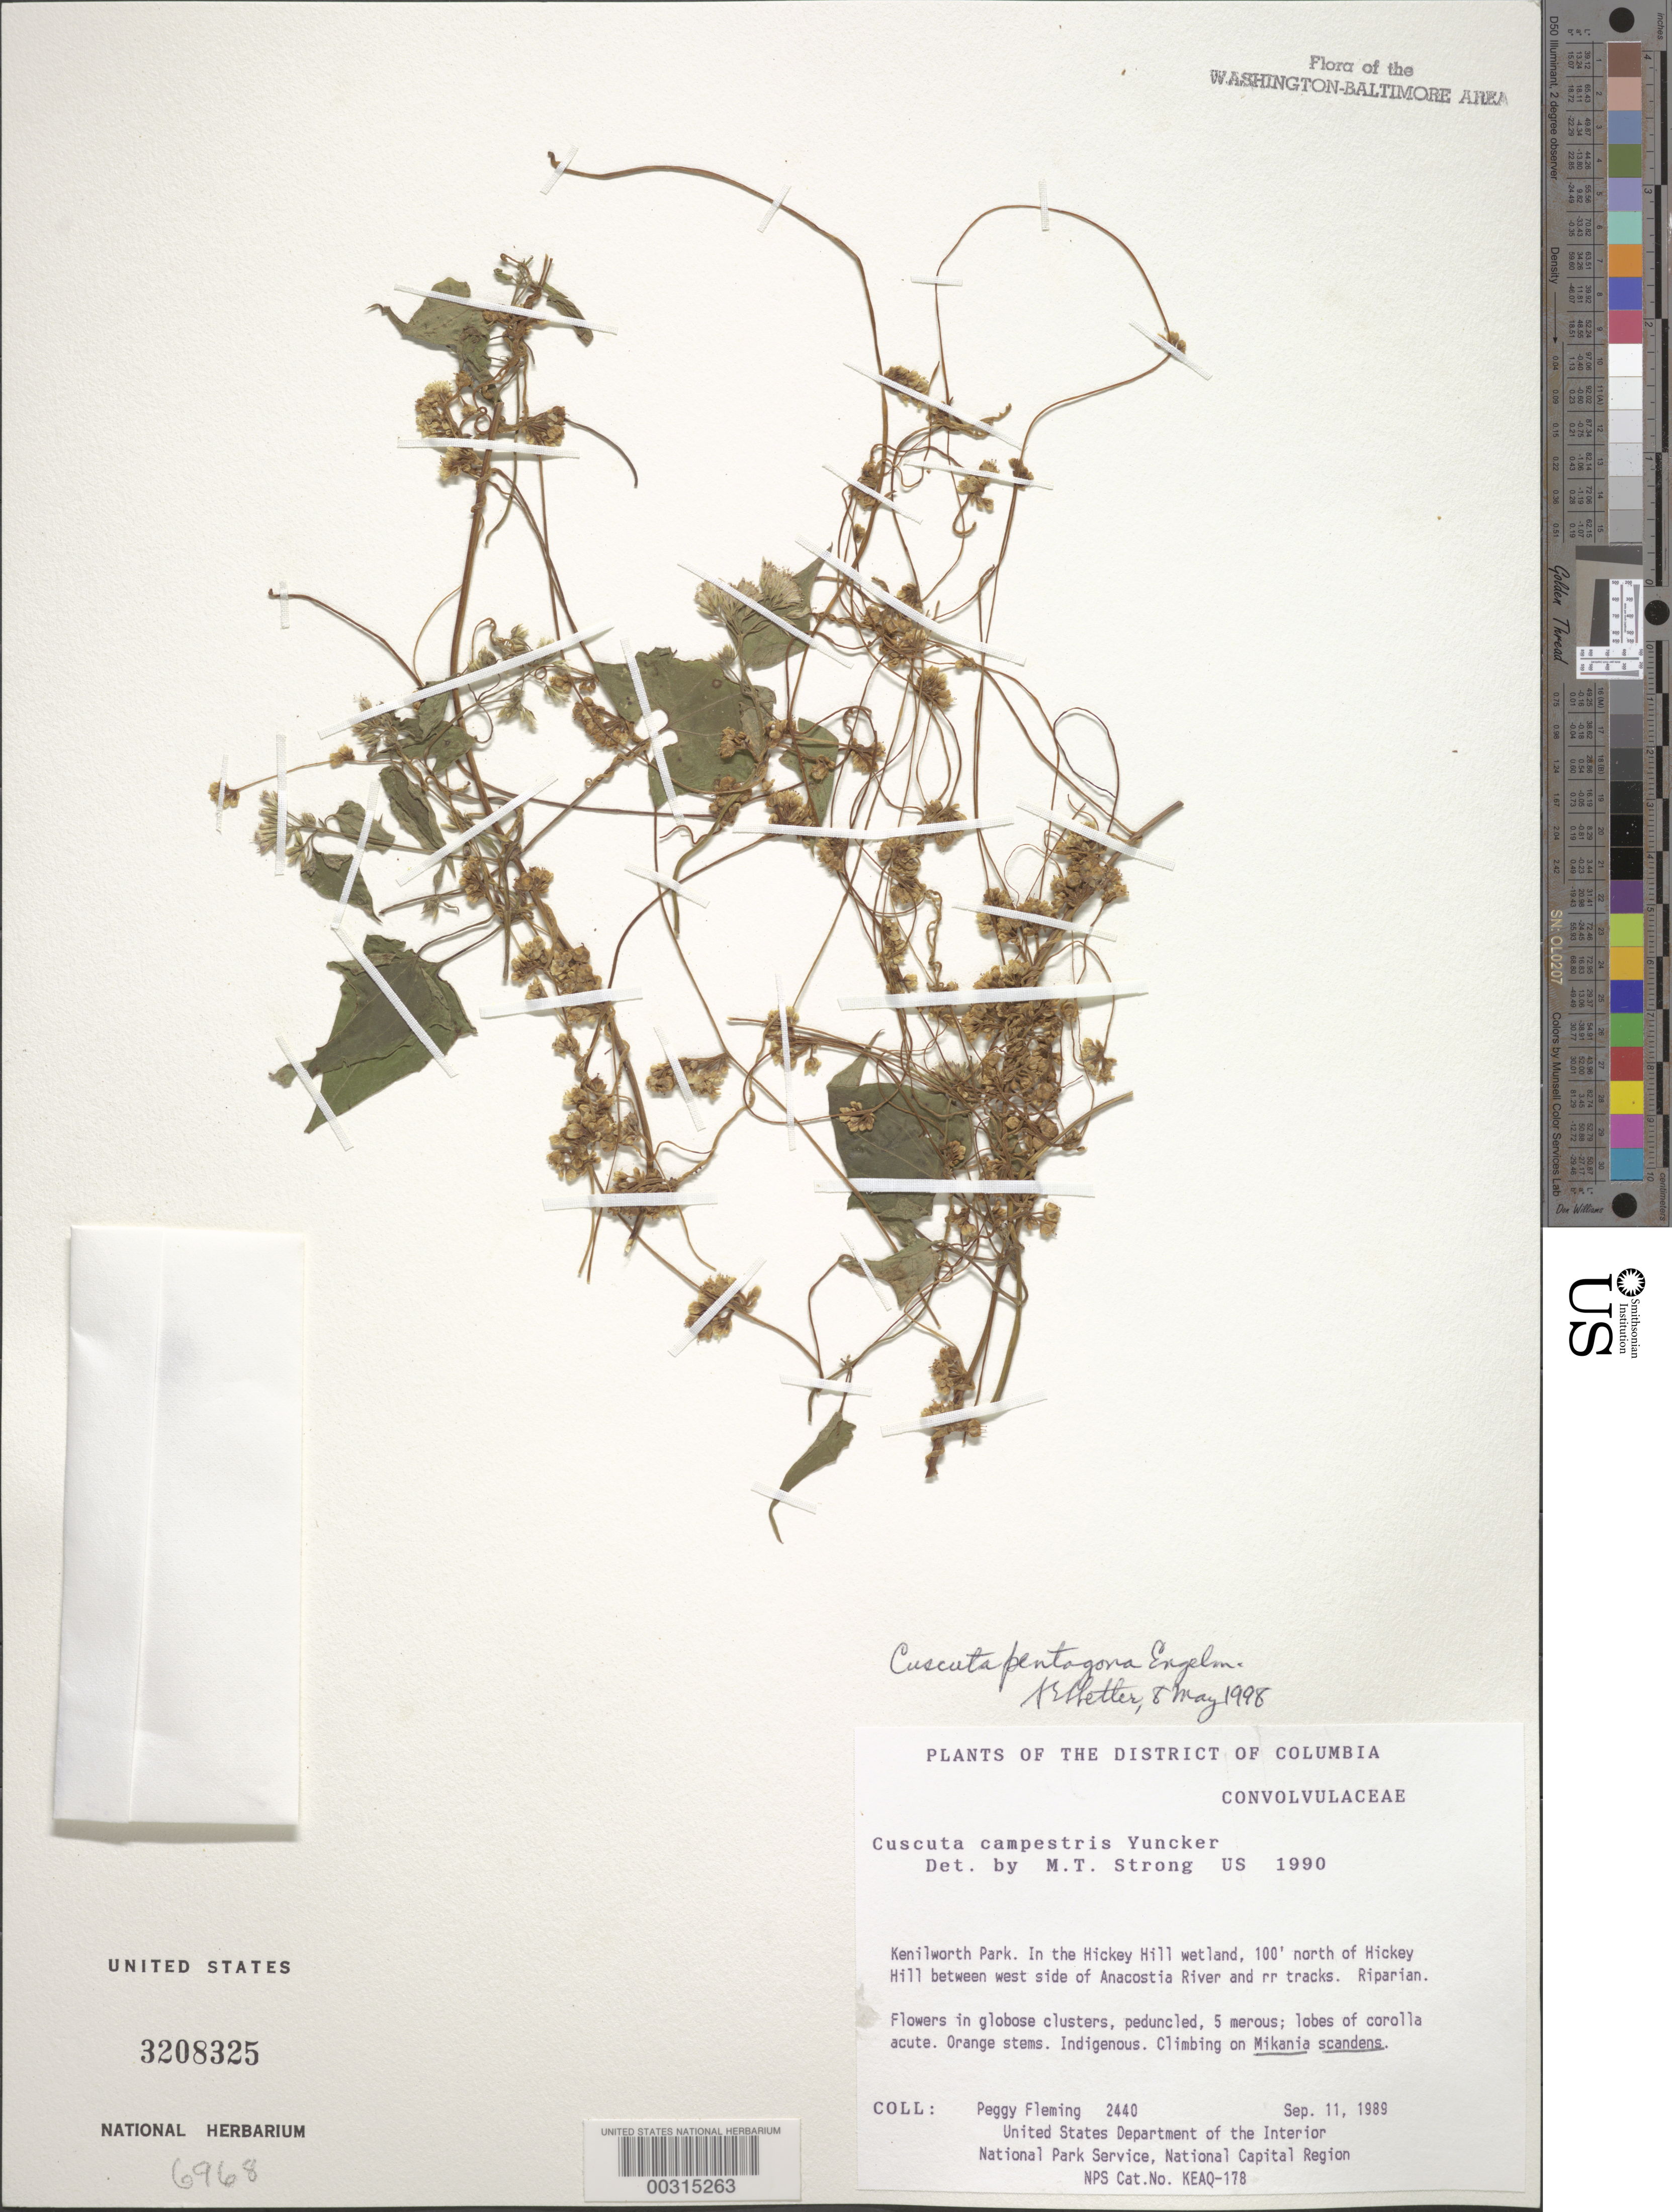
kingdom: Plantae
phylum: Tracheophyta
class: Magnoliopsida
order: Solanales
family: Convolvulaceae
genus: Cuscuta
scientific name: Cuscuta pentagona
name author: Engelm.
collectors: P. Fleming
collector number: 2440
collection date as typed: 11 Sep 1989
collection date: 1989-09-11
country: United States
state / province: District of Columbia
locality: Kenilworth Park, N of Hickery Hill between W side of Anacostia River and RR Tracks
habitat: Wetland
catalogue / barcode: US 3208325